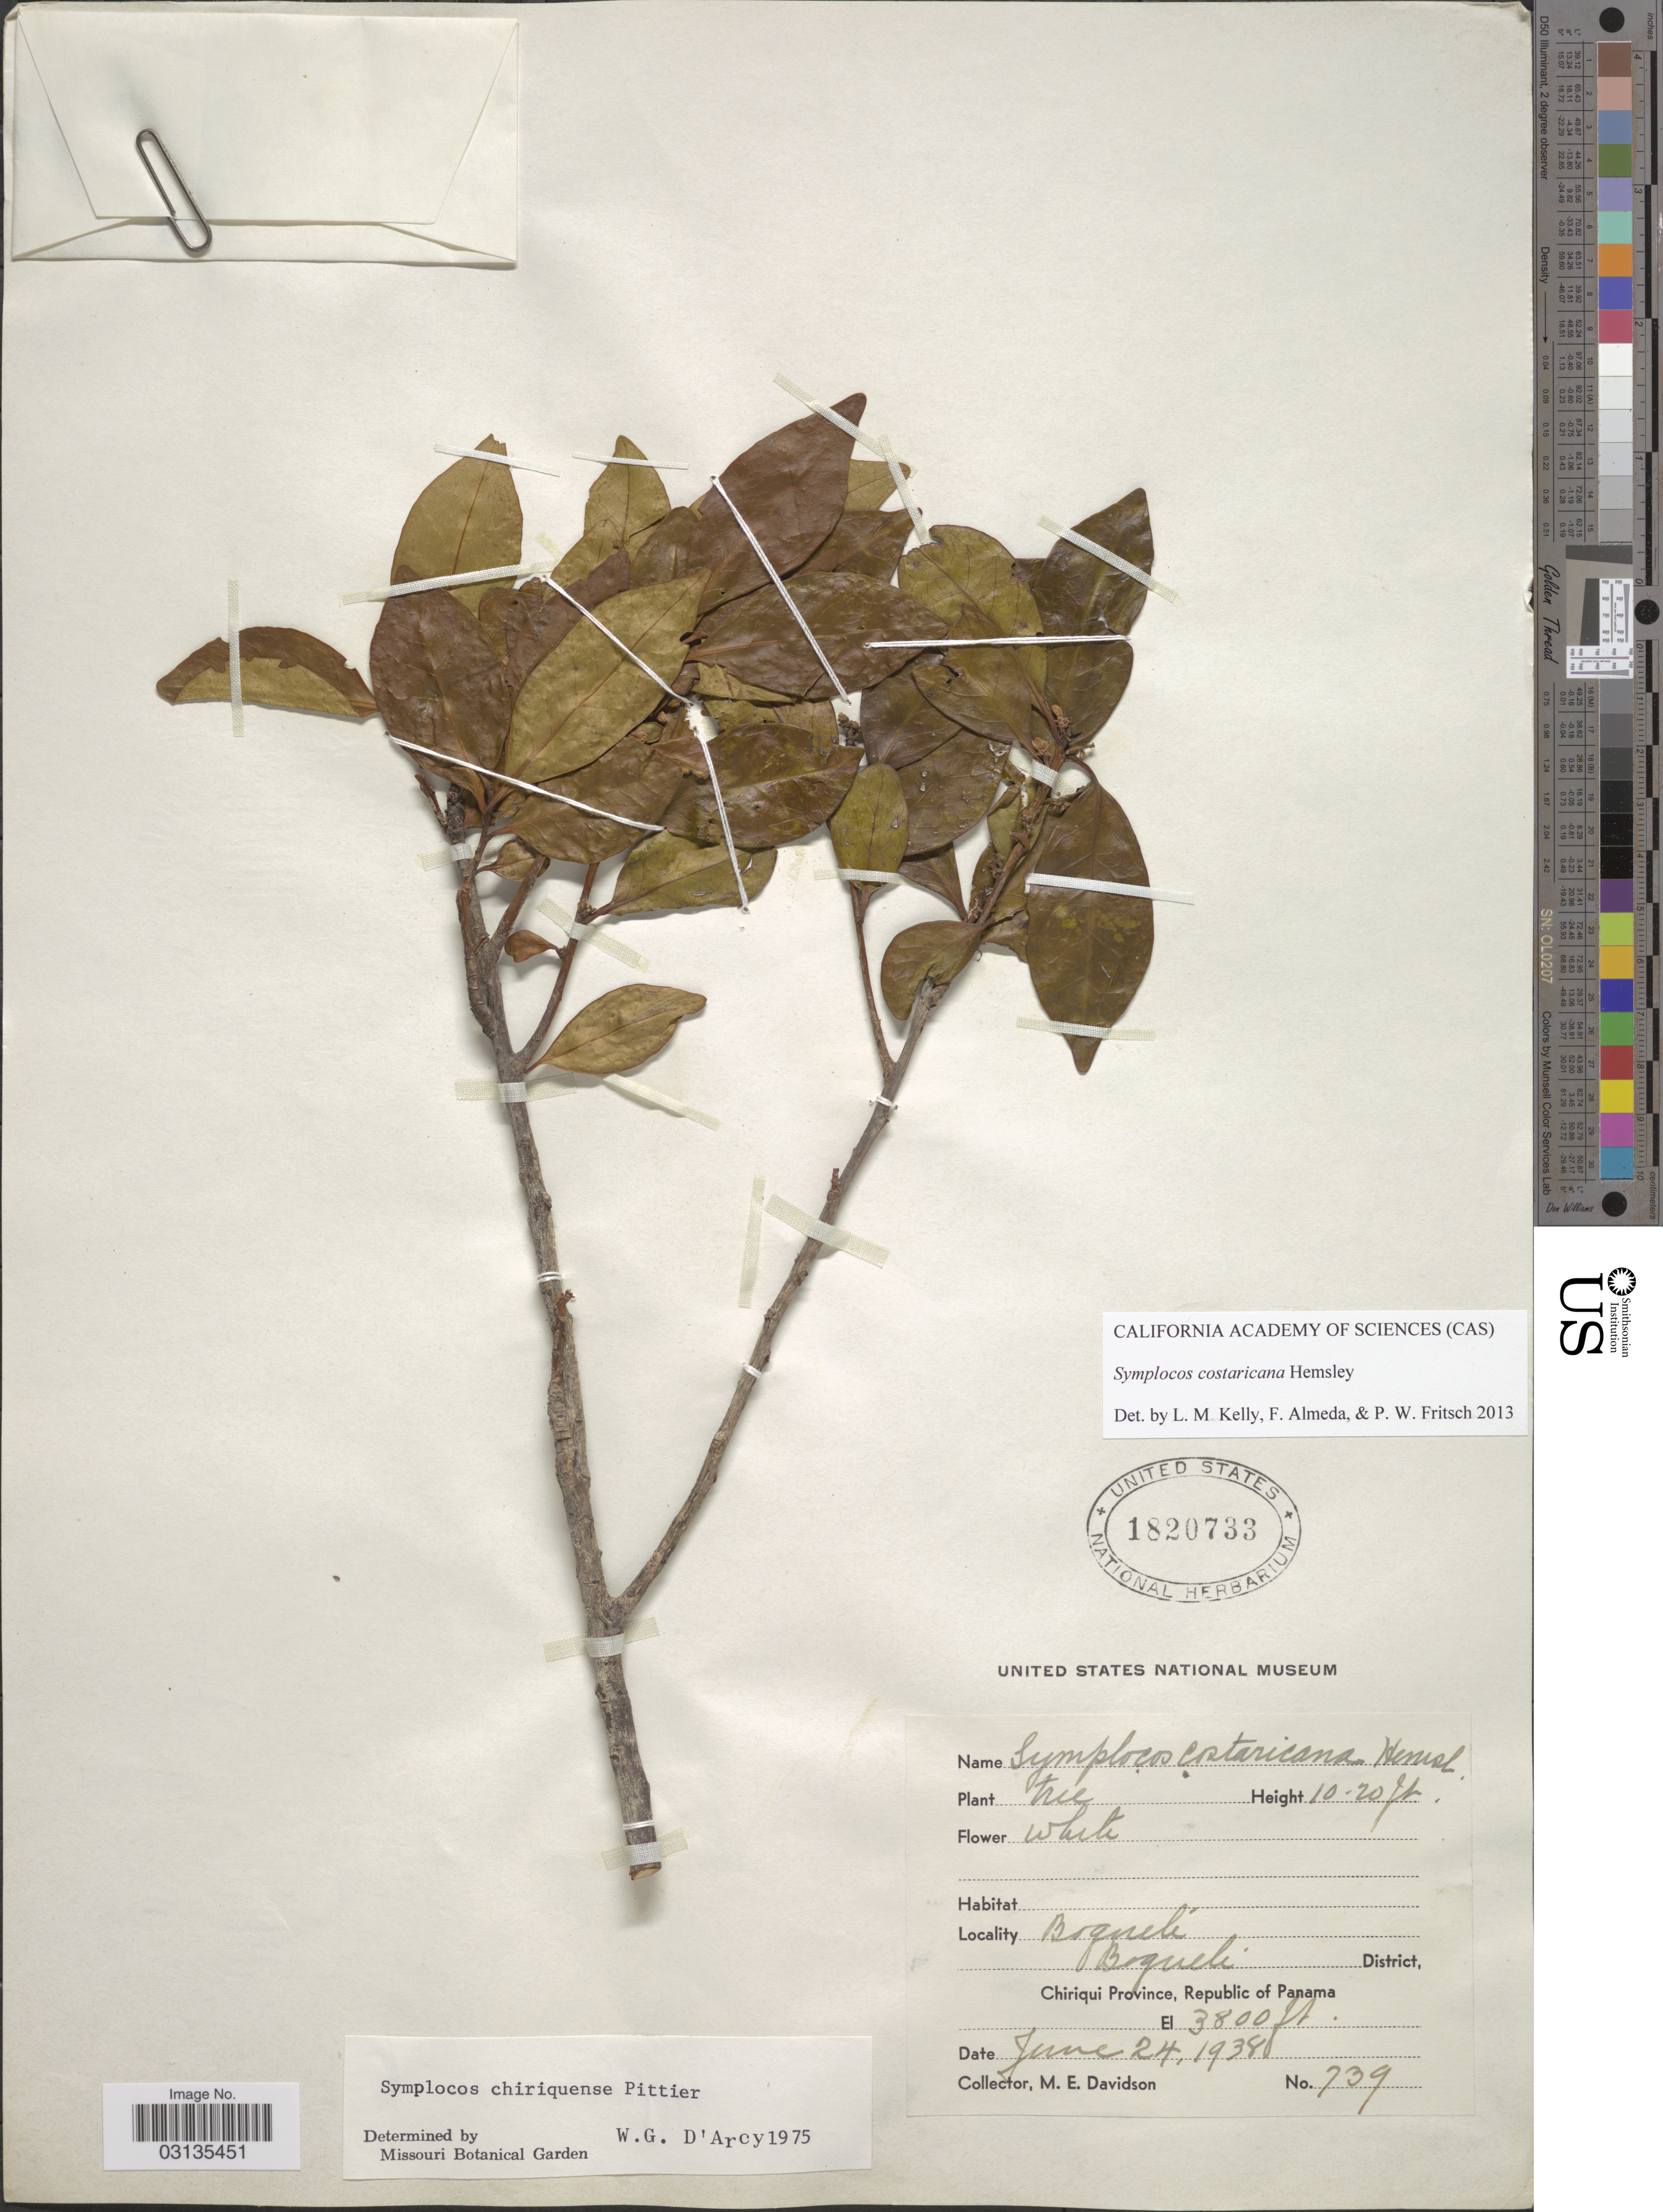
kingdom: Plantae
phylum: Tracheophyta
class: Magnoliopsida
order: Ericales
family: Symplocaceae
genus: Symplocos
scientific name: Symplocos costaricana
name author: Hemsl.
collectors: M. E. Davidson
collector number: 739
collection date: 1938-06-24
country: Panama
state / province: Chiriqui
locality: Boquete. Boquete District, Republic of Panama.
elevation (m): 1158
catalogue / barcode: US 1820733